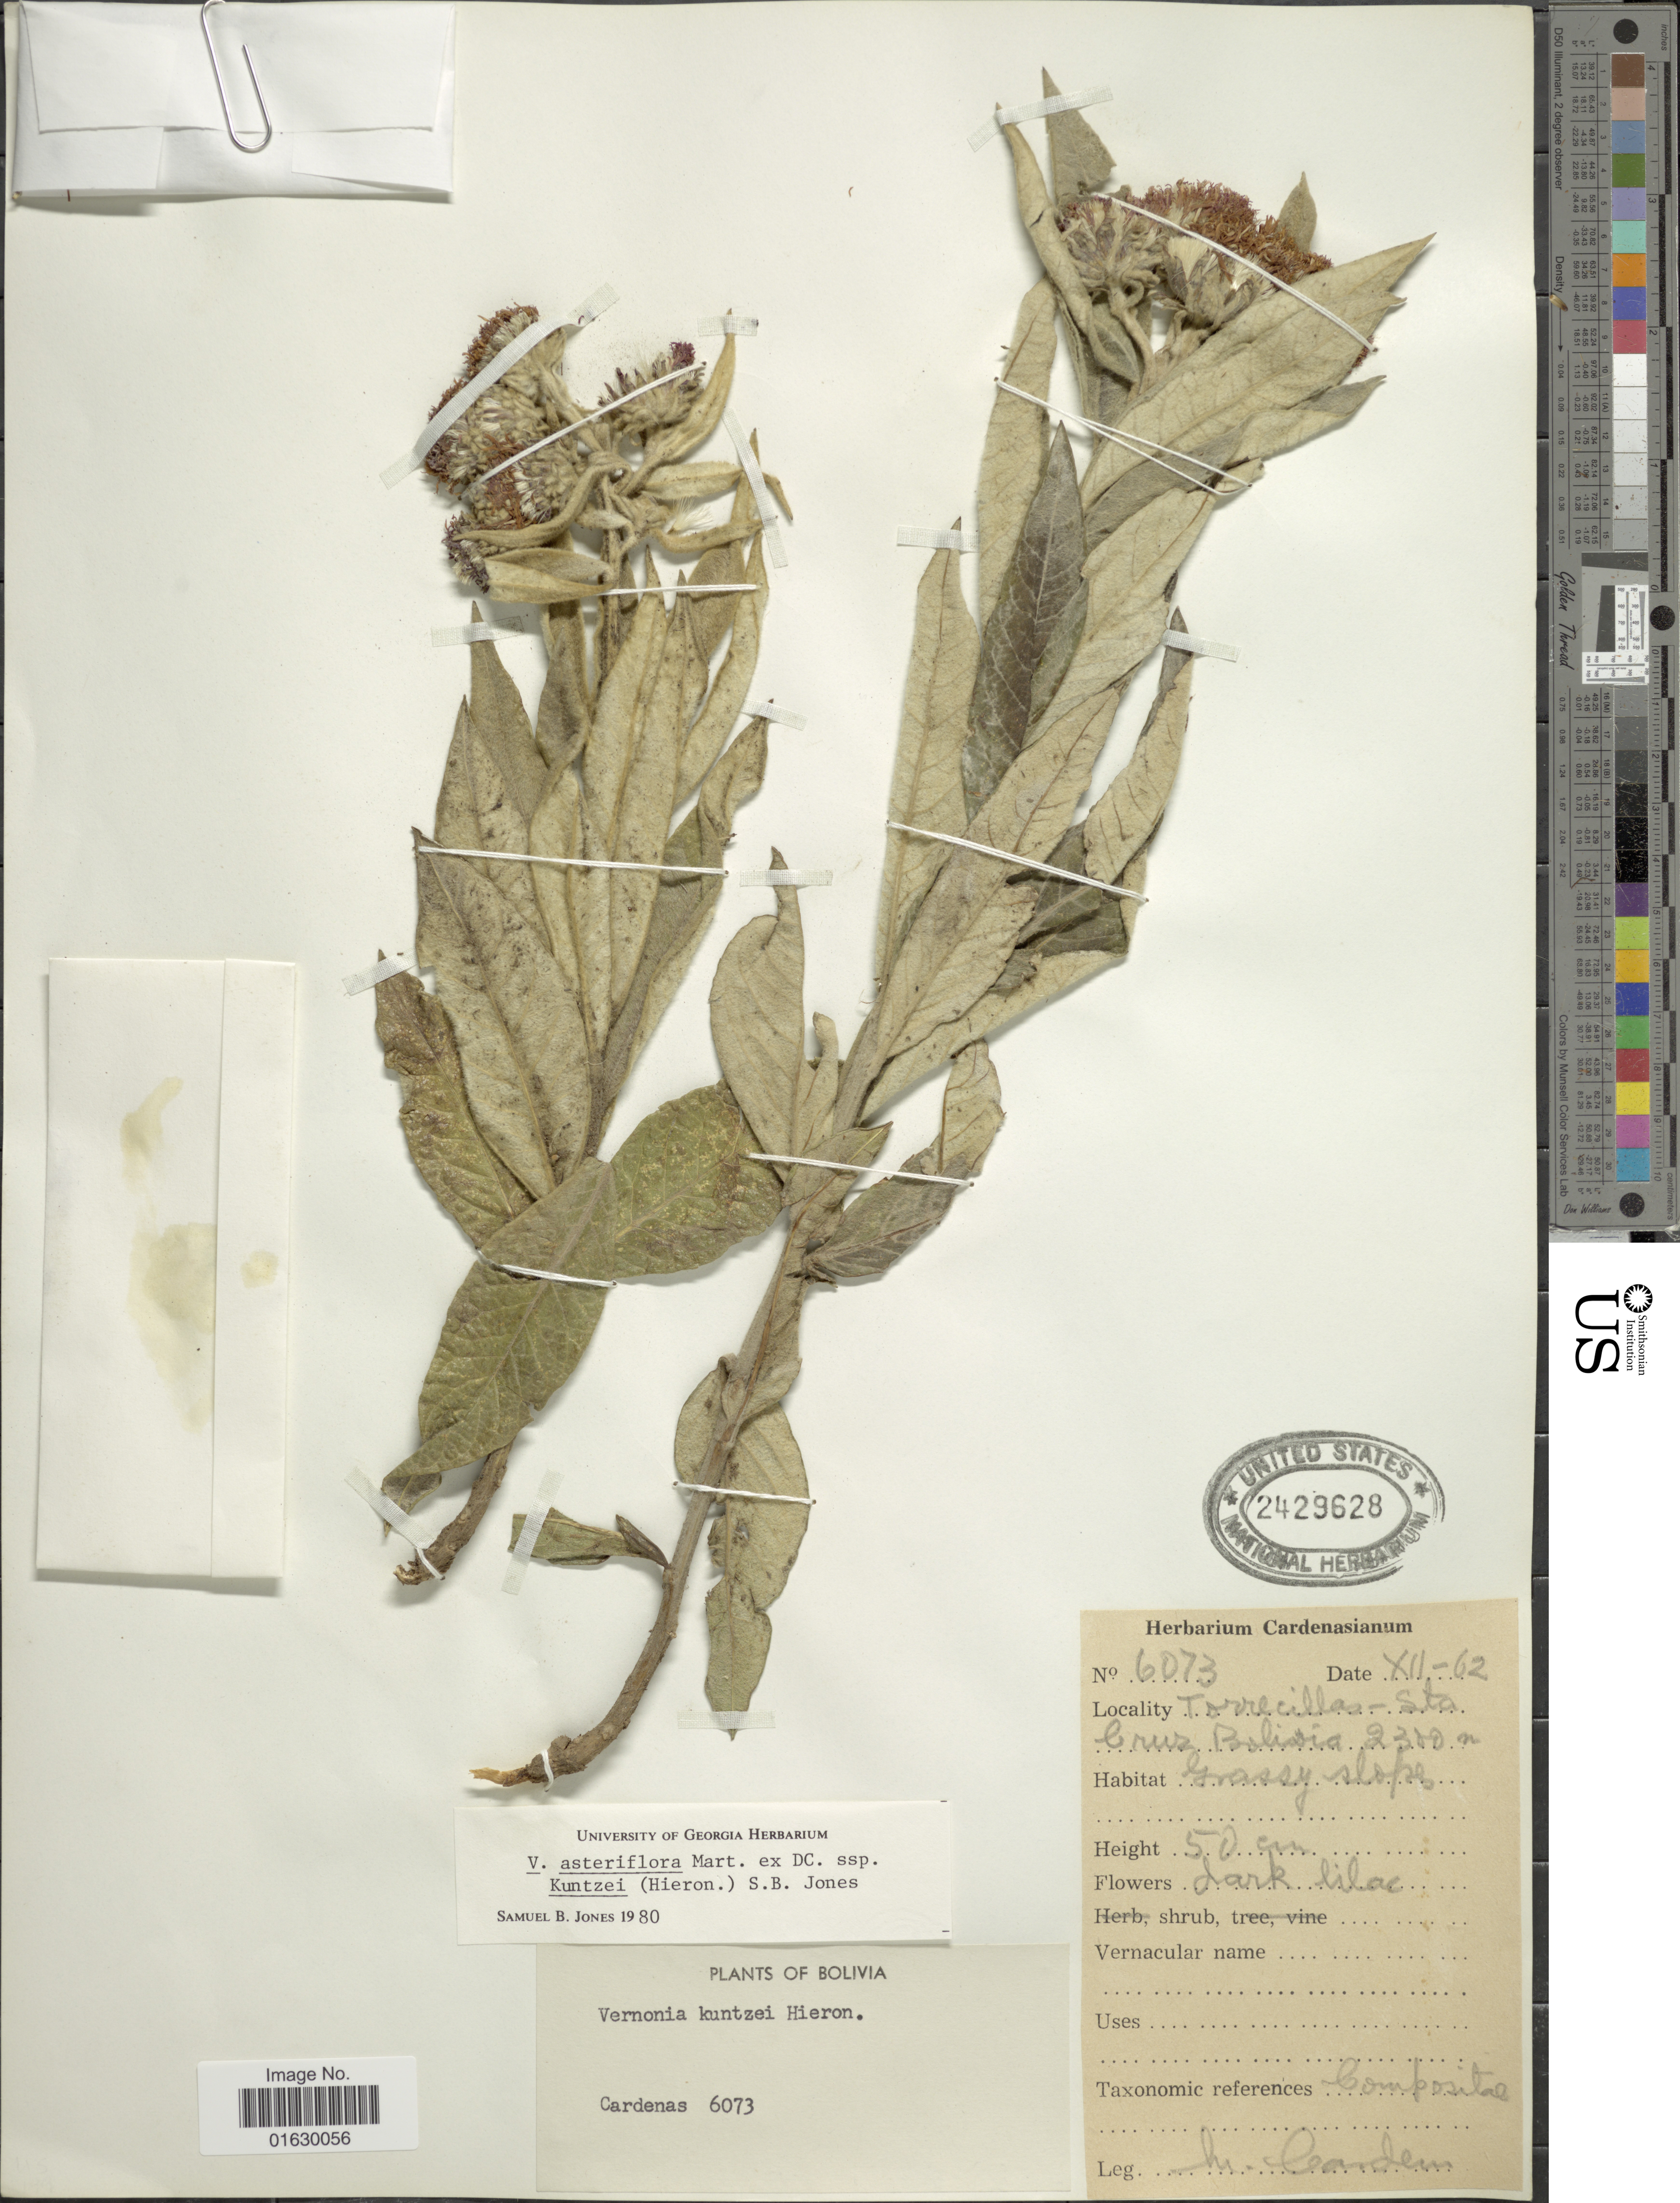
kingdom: Plantae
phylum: Tracheophyta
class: Magnoliopsida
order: Asterales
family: Asteraceae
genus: Lessingianthus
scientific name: Lessingianthus asteriflorus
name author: (Mart. ex DC.) H. Rob.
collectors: M. Cárdenas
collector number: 6073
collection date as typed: Transcribed d/m/y: /12/62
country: Bolivia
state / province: Santa Cruz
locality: Torrecillas, Sta. Cruz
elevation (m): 2300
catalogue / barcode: US 2429628